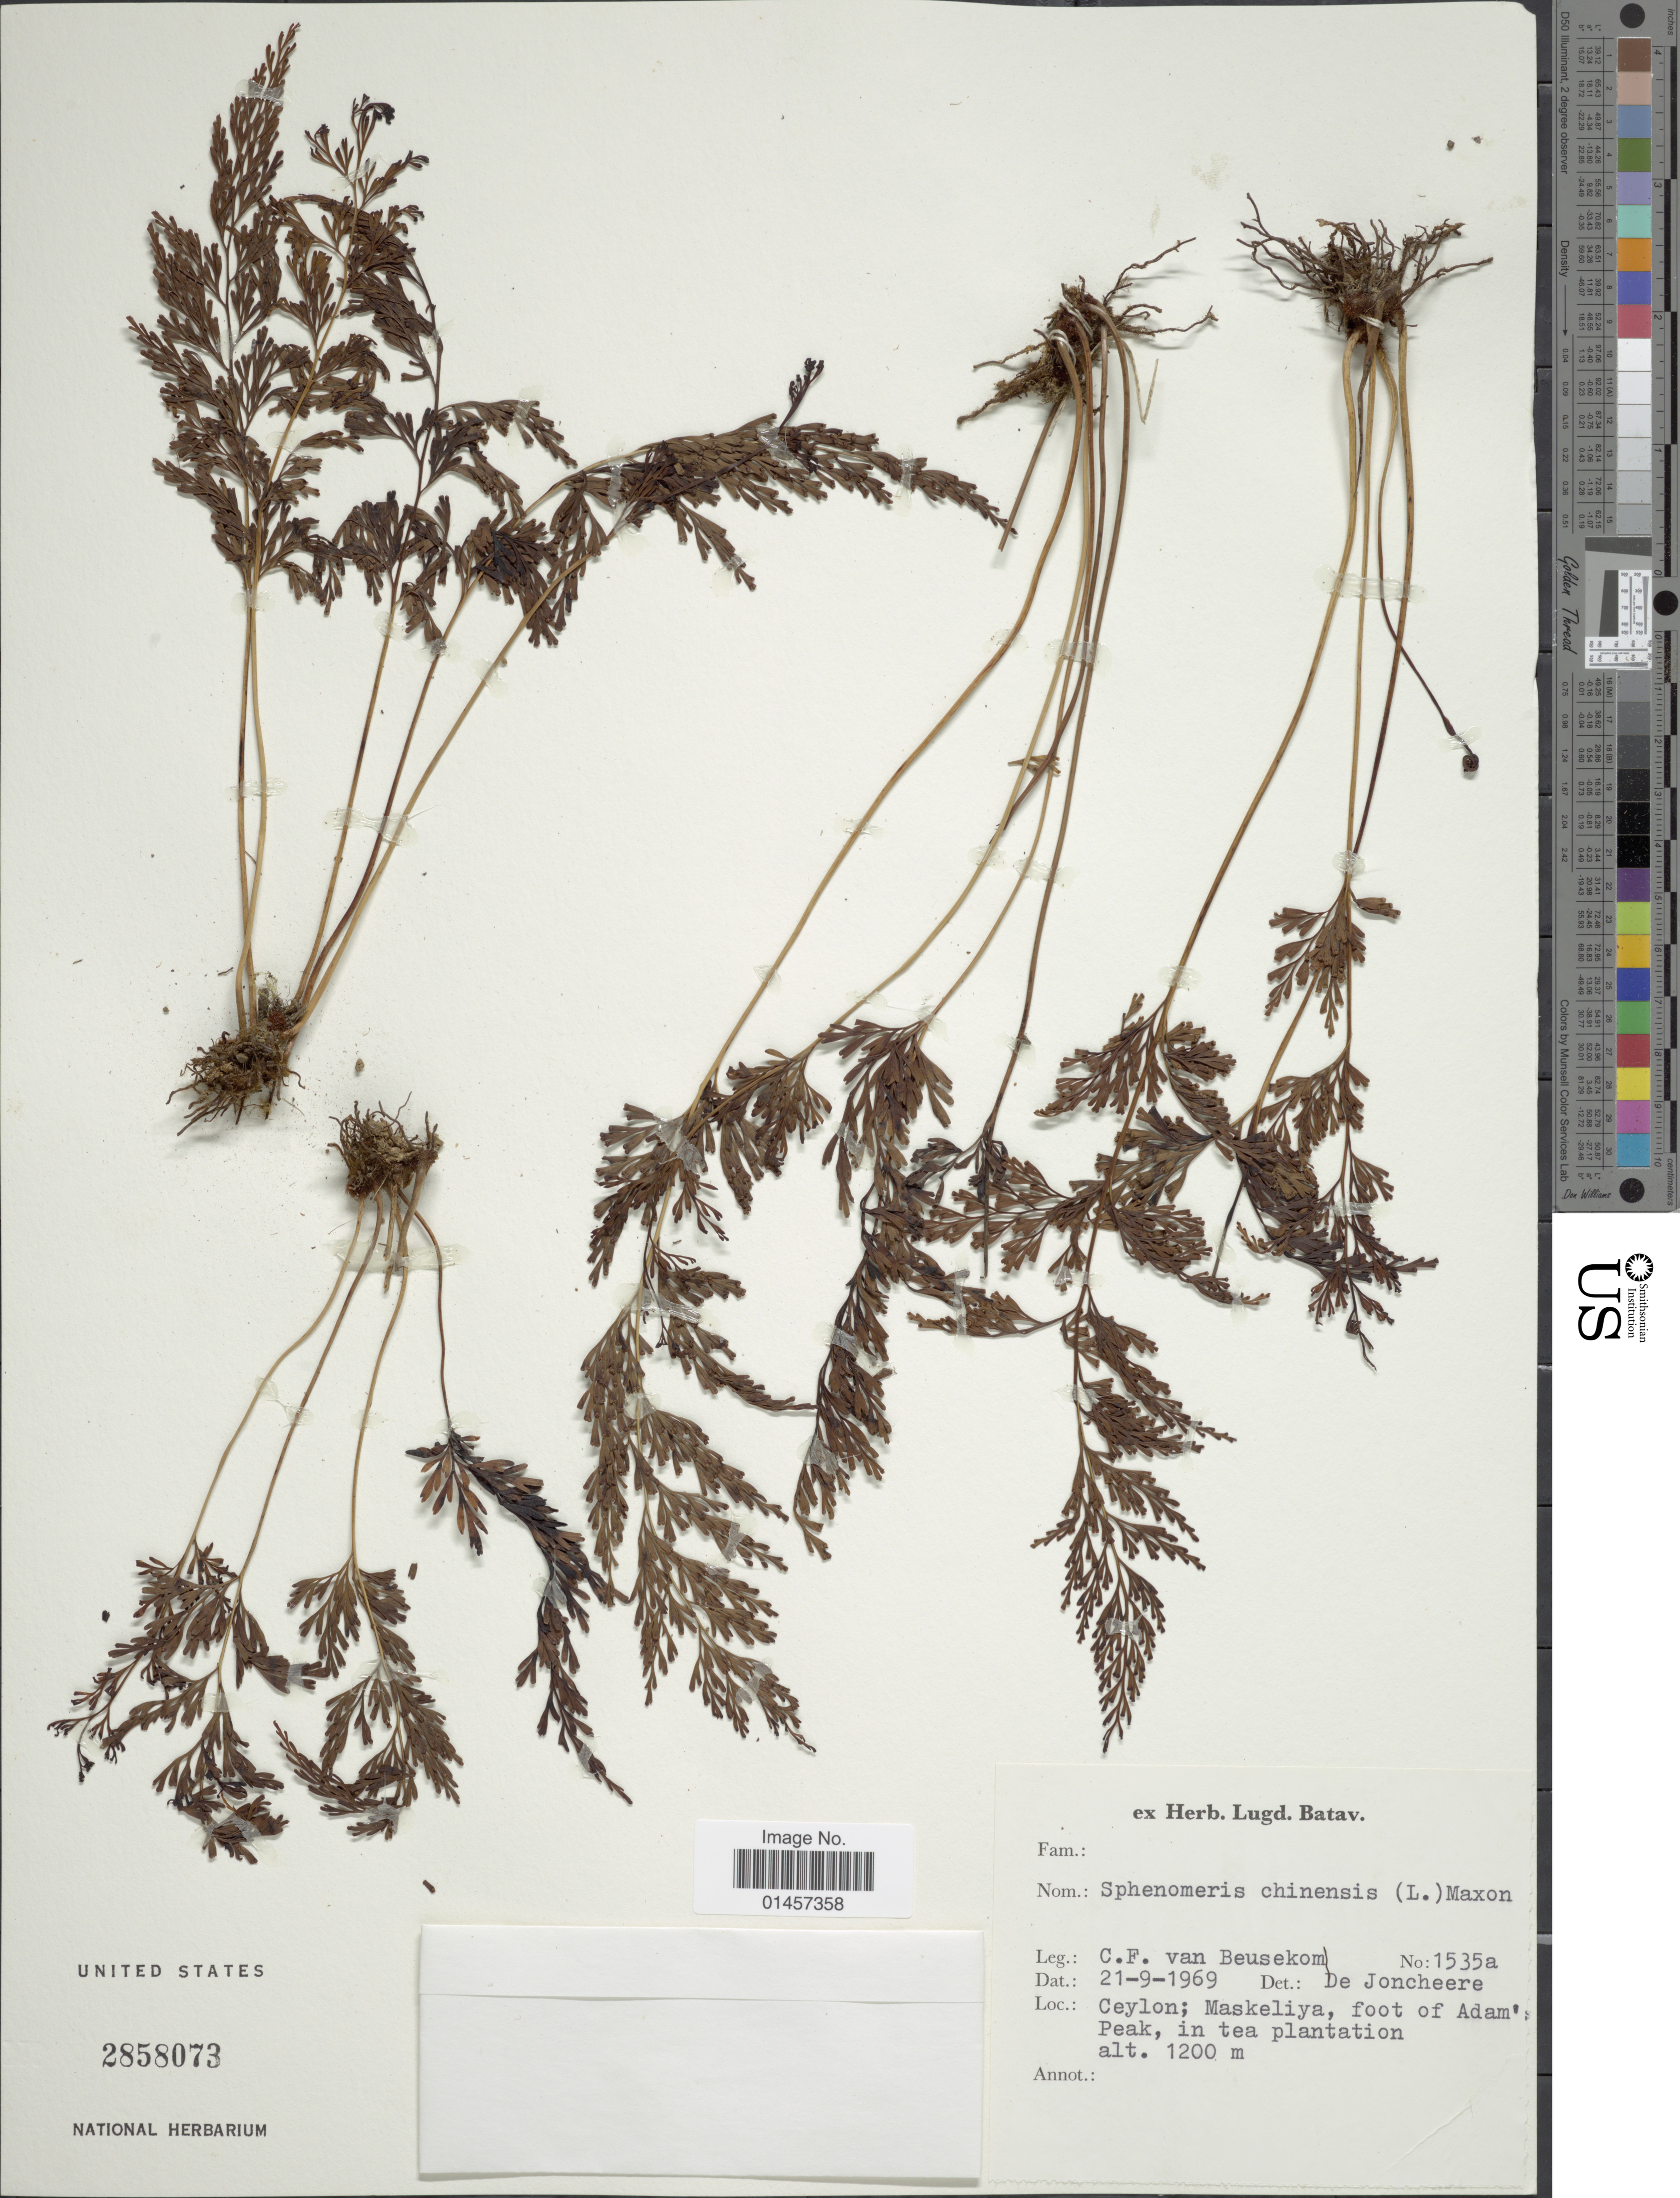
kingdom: Plantae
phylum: Tracheophyta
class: Polypodiopsida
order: Polypodiales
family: Lindsaeaceae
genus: Sphenomeris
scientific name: Sphenomeris chinensis var. chinensis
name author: (L.) Maxon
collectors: C. F. Beusekom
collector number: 1535a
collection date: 1969-09-21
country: Sri Lanka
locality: Ceylon Maskeliya, foot of Adam's Peak, in tea plantation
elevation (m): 1200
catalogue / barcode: US 2858073